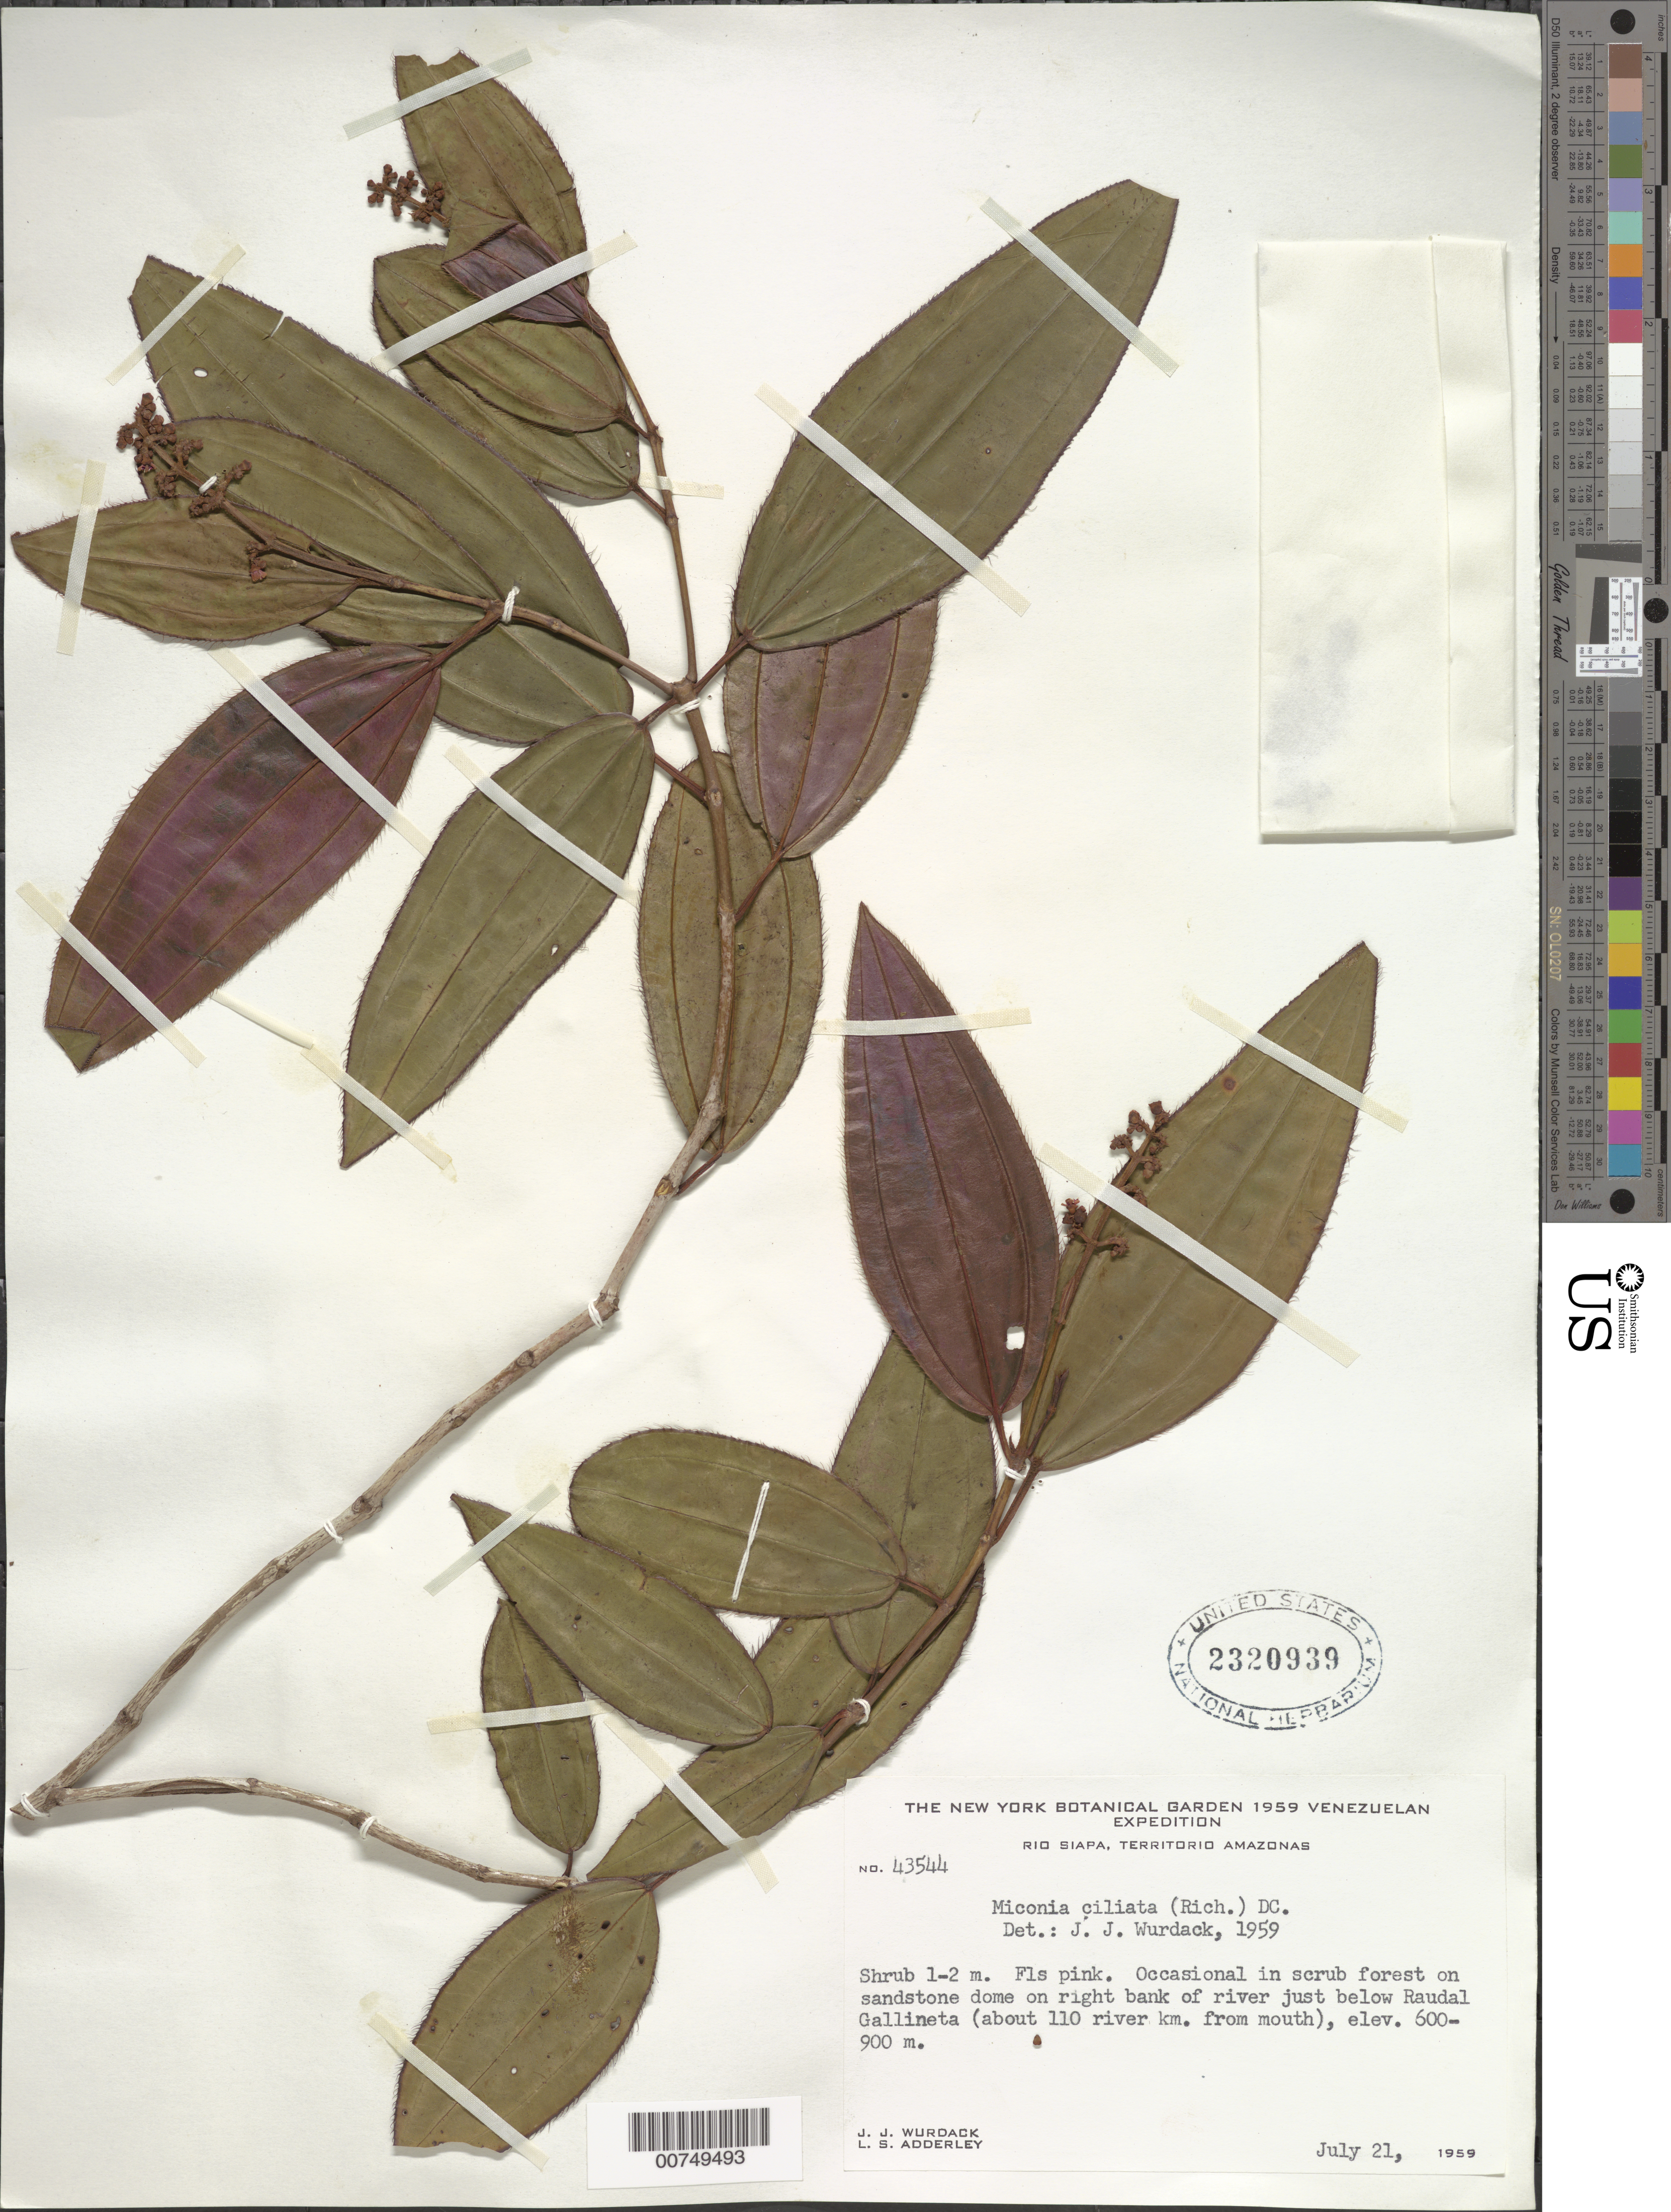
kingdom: Plantae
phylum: Tracheophyta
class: Magnoliopsida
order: Myrtales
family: Melastomataceae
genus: Miconia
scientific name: Miconia ciliata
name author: (Rich.) DC.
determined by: Wurdack, John J., (US), US (UNITED STATES)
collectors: J. J. Wurdack & L. S. Adderley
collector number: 43544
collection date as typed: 21-Jul-59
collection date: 1959-07-21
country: Venezuela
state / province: Amazonas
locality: Río Siapa, just below Raudal Gallineta (about 110 river km from mouth)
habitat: Scrub forest on sandstone dome on right bank of river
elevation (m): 600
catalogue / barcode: US 2320939